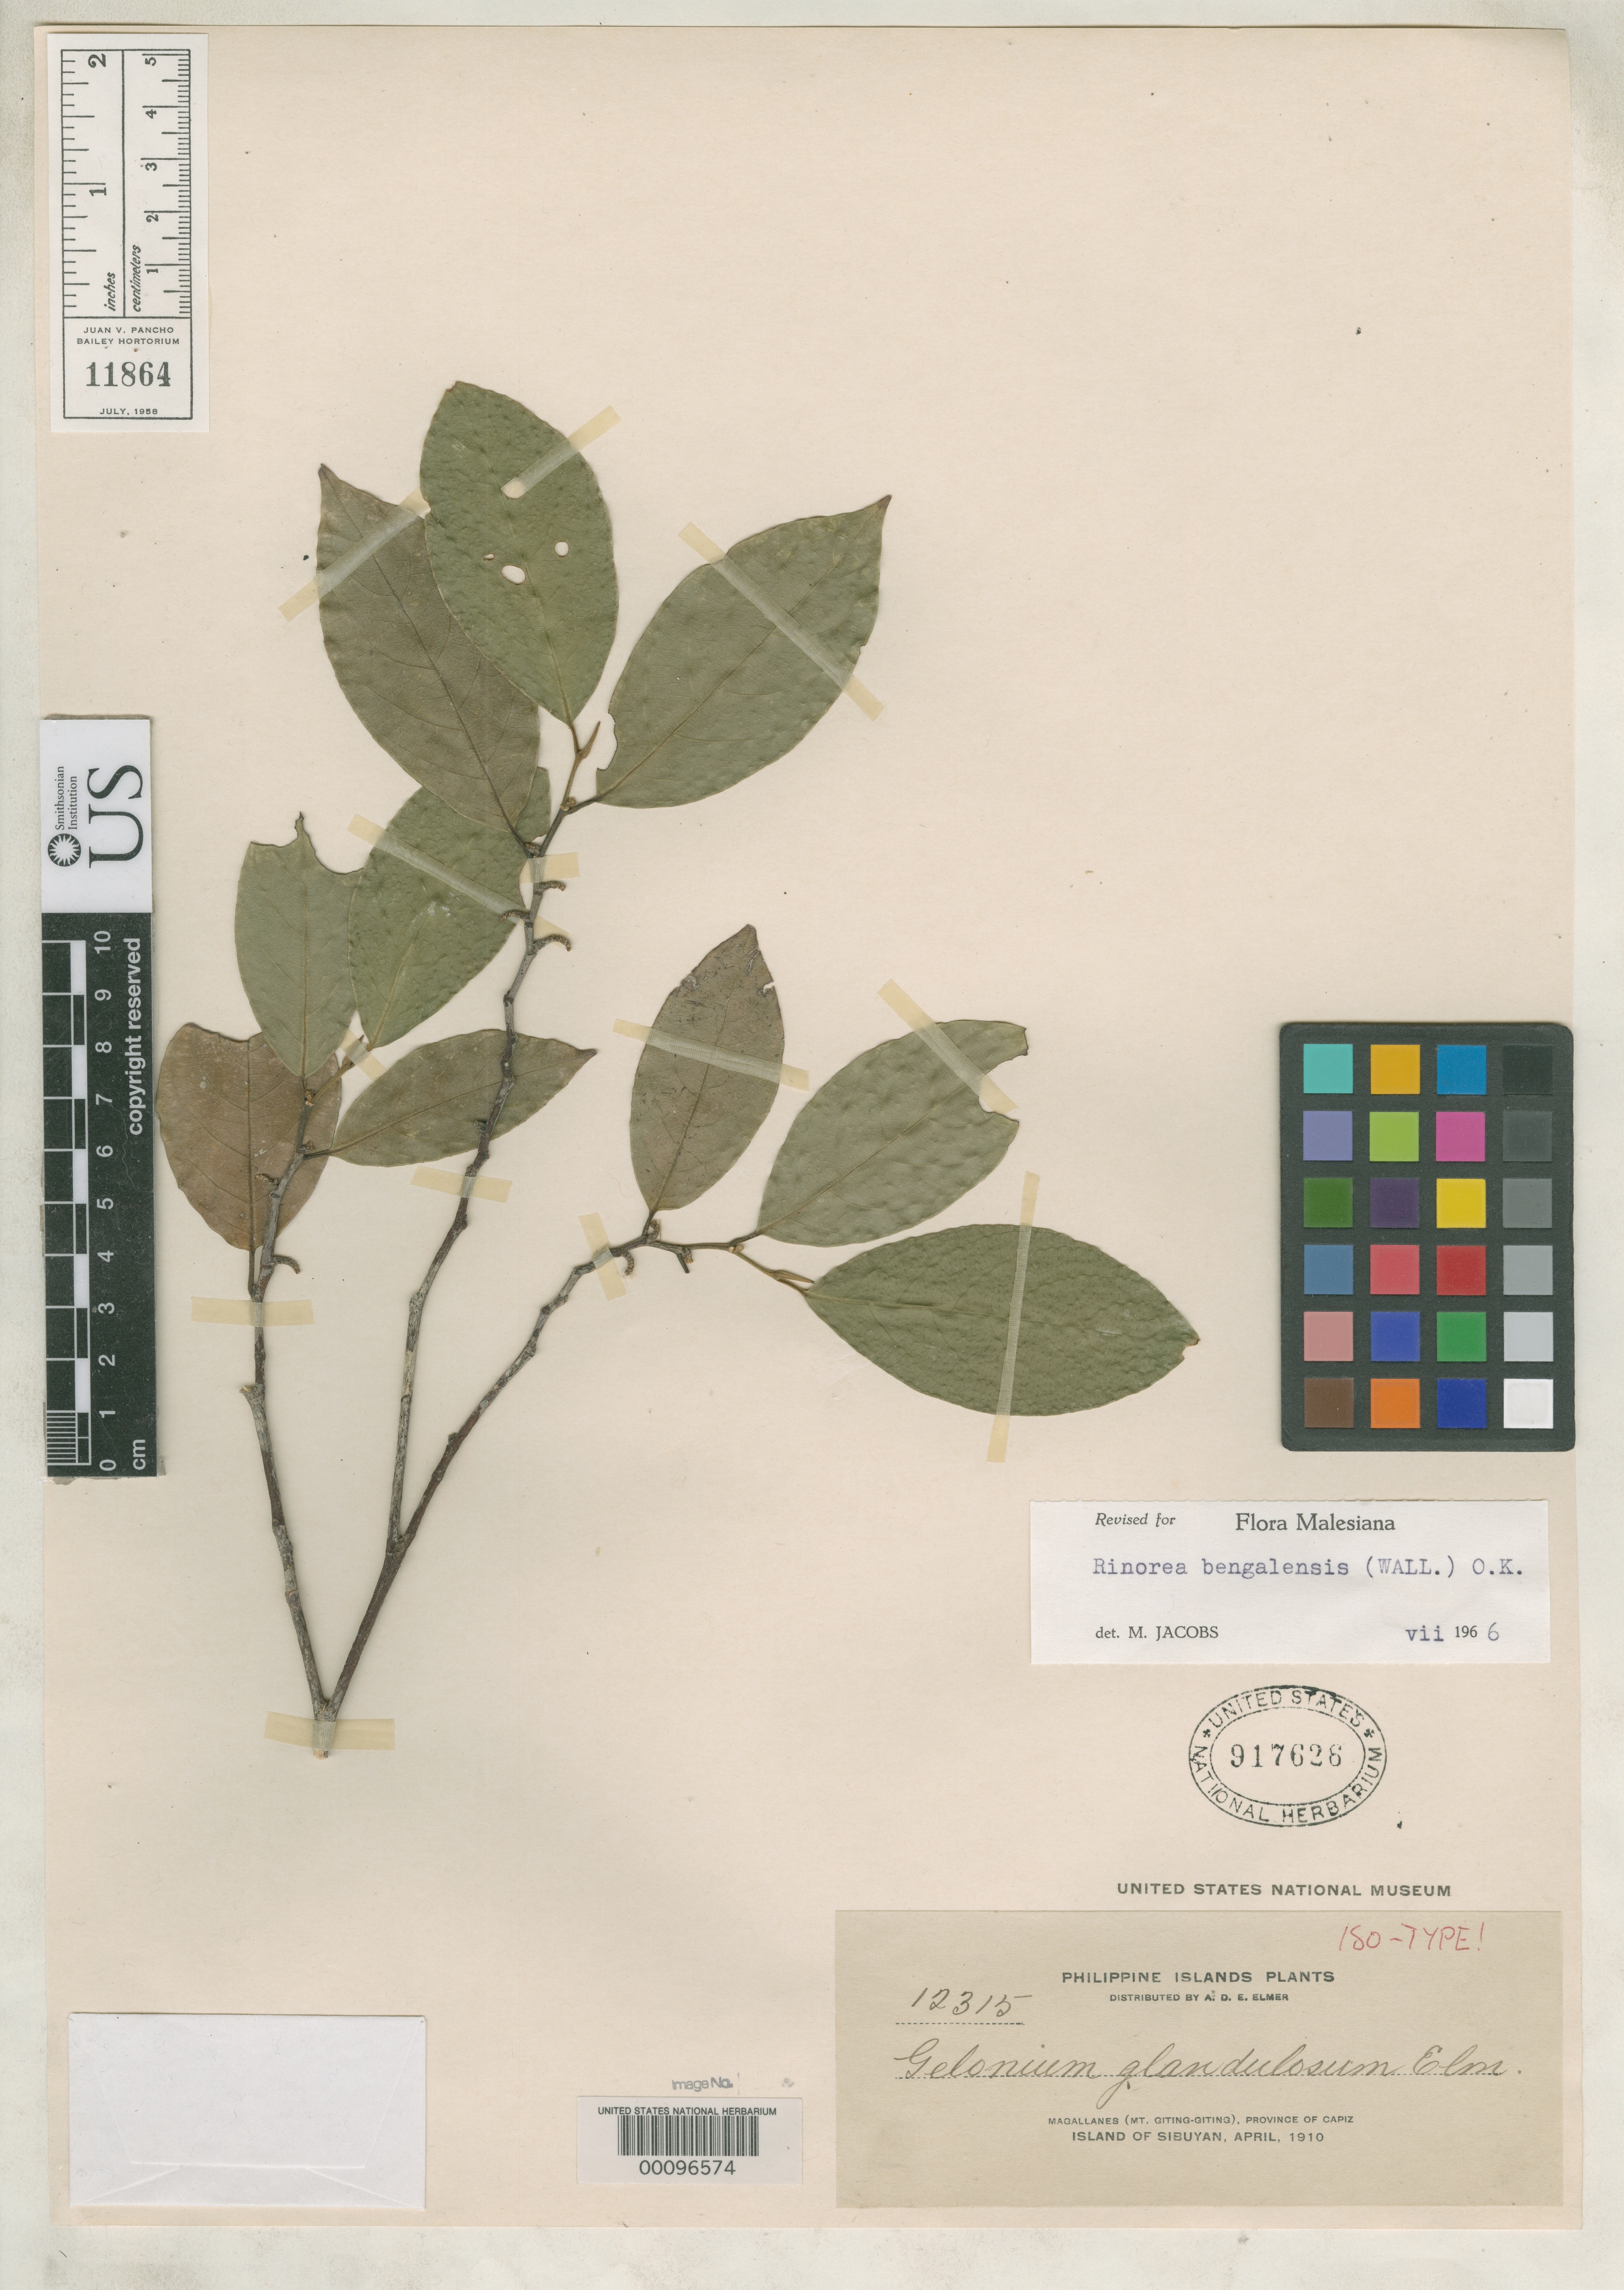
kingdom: Plantae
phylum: Tracheophyta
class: Magnoliopsida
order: Malpighiales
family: Euphorbiaceae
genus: Gelonium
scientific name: Gelonium glandulosum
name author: Elmer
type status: Isotype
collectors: A. D. E. Elmer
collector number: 12315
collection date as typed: Apr 1910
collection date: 1910-04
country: Philippines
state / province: Mimaropa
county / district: Romblon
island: Sibuyan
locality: Magallanes, Mt. Giting-giting.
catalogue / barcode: US 917626